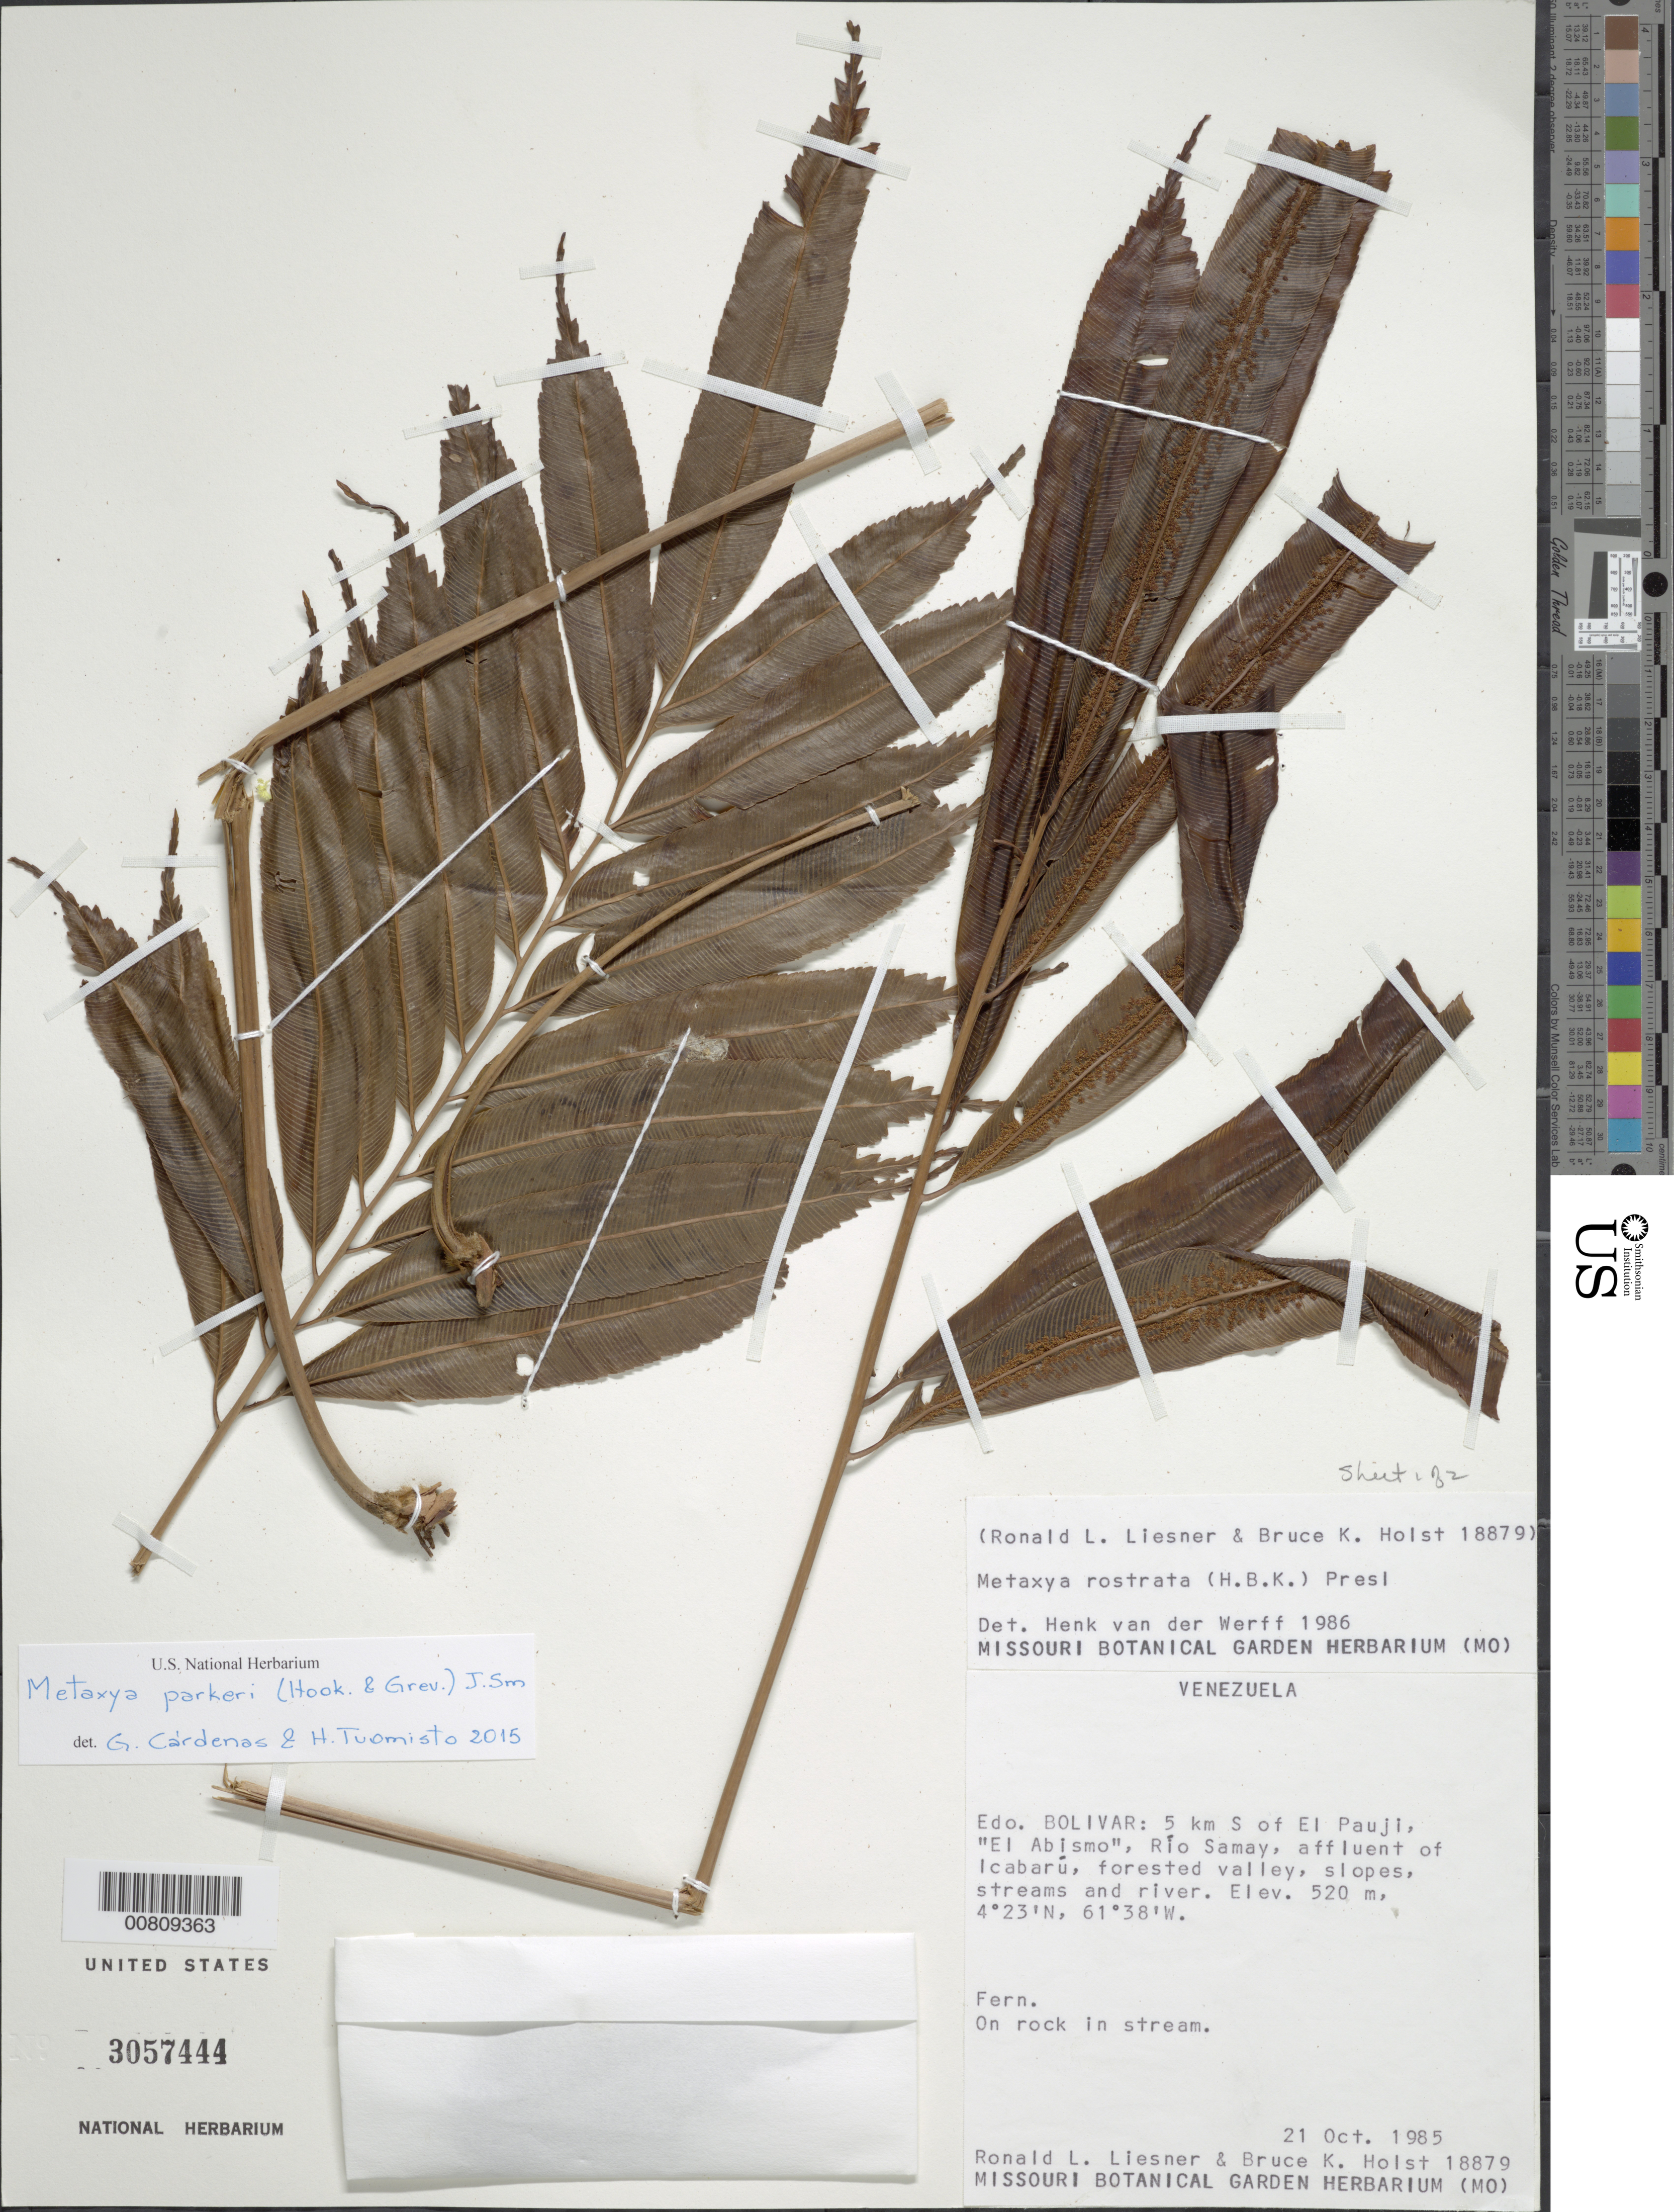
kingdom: Plantae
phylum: Tracheophyta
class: Polypodiopsida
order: Cyatheales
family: Metaxyaceae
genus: Metaxya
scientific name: Metaxya parkeri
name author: (Hook. & Grev.) J. Sm.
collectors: R. L. Liesner & B. Holst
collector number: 18879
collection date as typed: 21-Oct-85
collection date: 1985-10-21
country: Venezuela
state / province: Bolívar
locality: El Pauji, 5 km S of, "El Abismo", Río Samay, affluent of Icabarú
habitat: On rock in stream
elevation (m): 520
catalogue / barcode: US 3057444